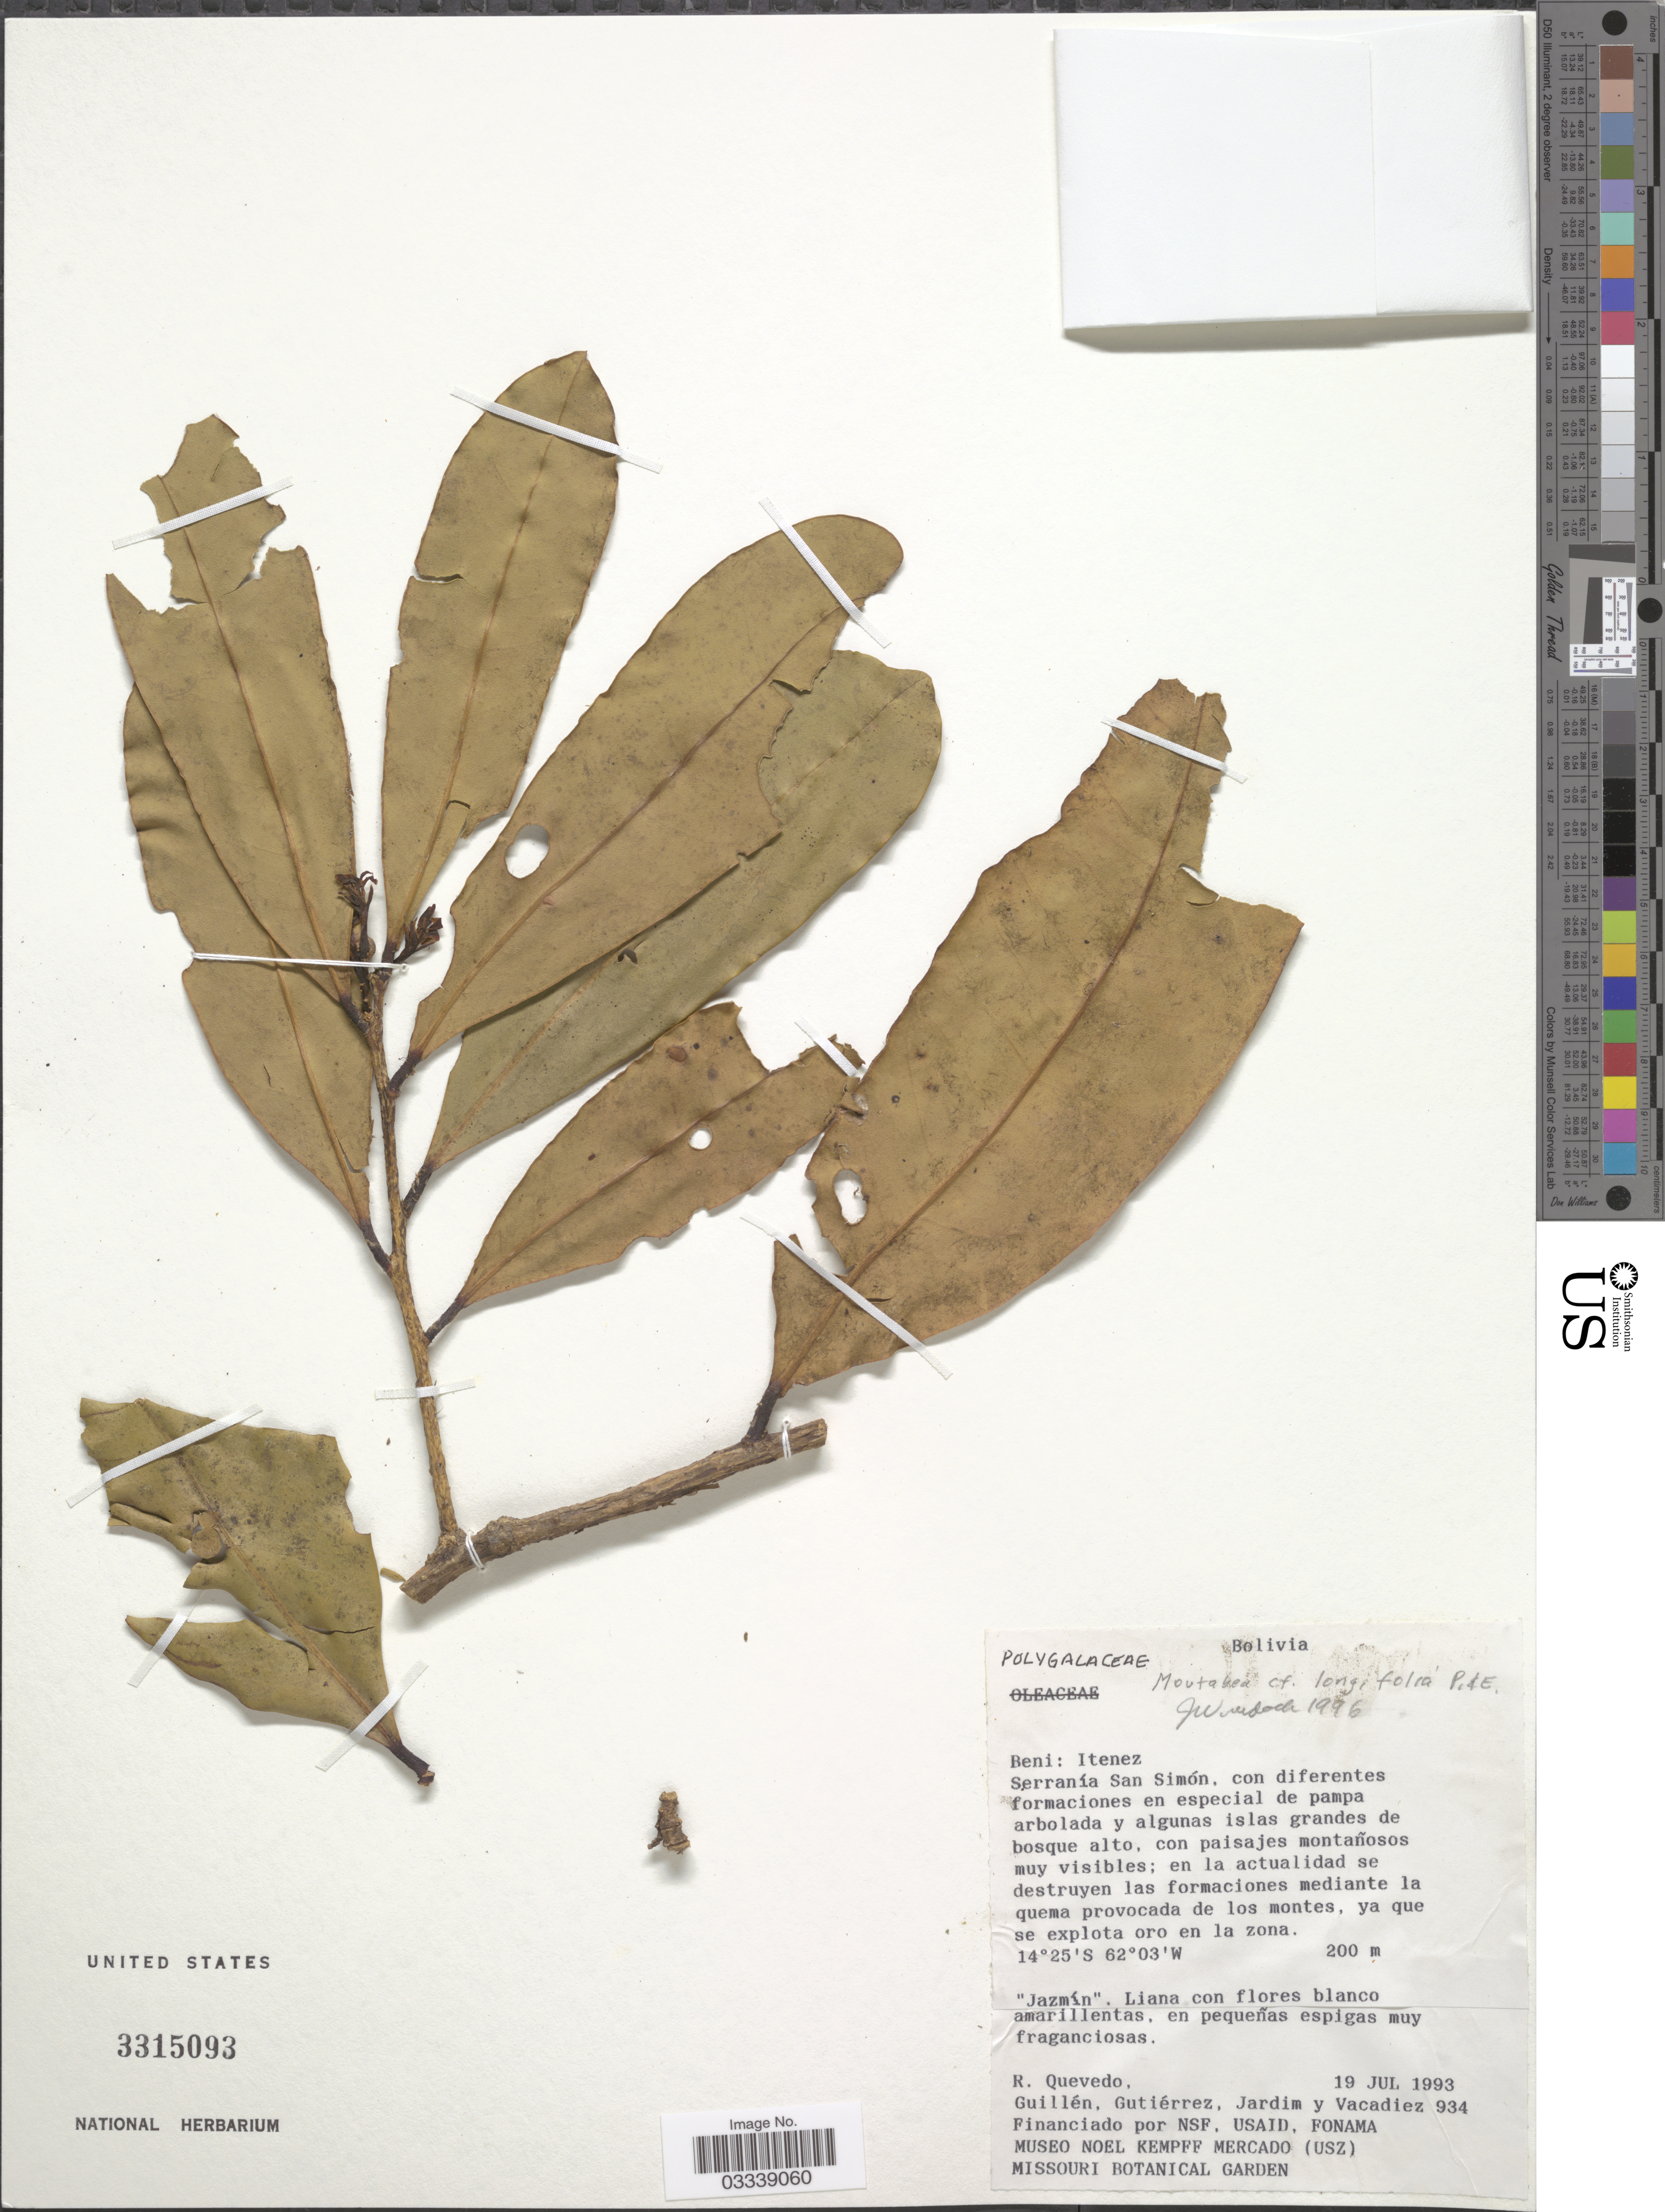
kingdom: Plantae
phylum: Tracheophyta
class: Magnoliopsida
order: Fabales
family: Polygalaceae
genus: Moutabea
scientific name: Moutabea longifolia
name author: Poepp. & Endl.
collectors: R. Quevedo, -- Guillen, -. Gutierrez, Jardim, -- & -. Vacadiez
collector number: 934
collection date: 1993-07-19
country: Bolivia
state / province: Beni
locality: Itenez. Serranía San Simón.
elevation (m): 200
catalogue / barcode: US 3315093